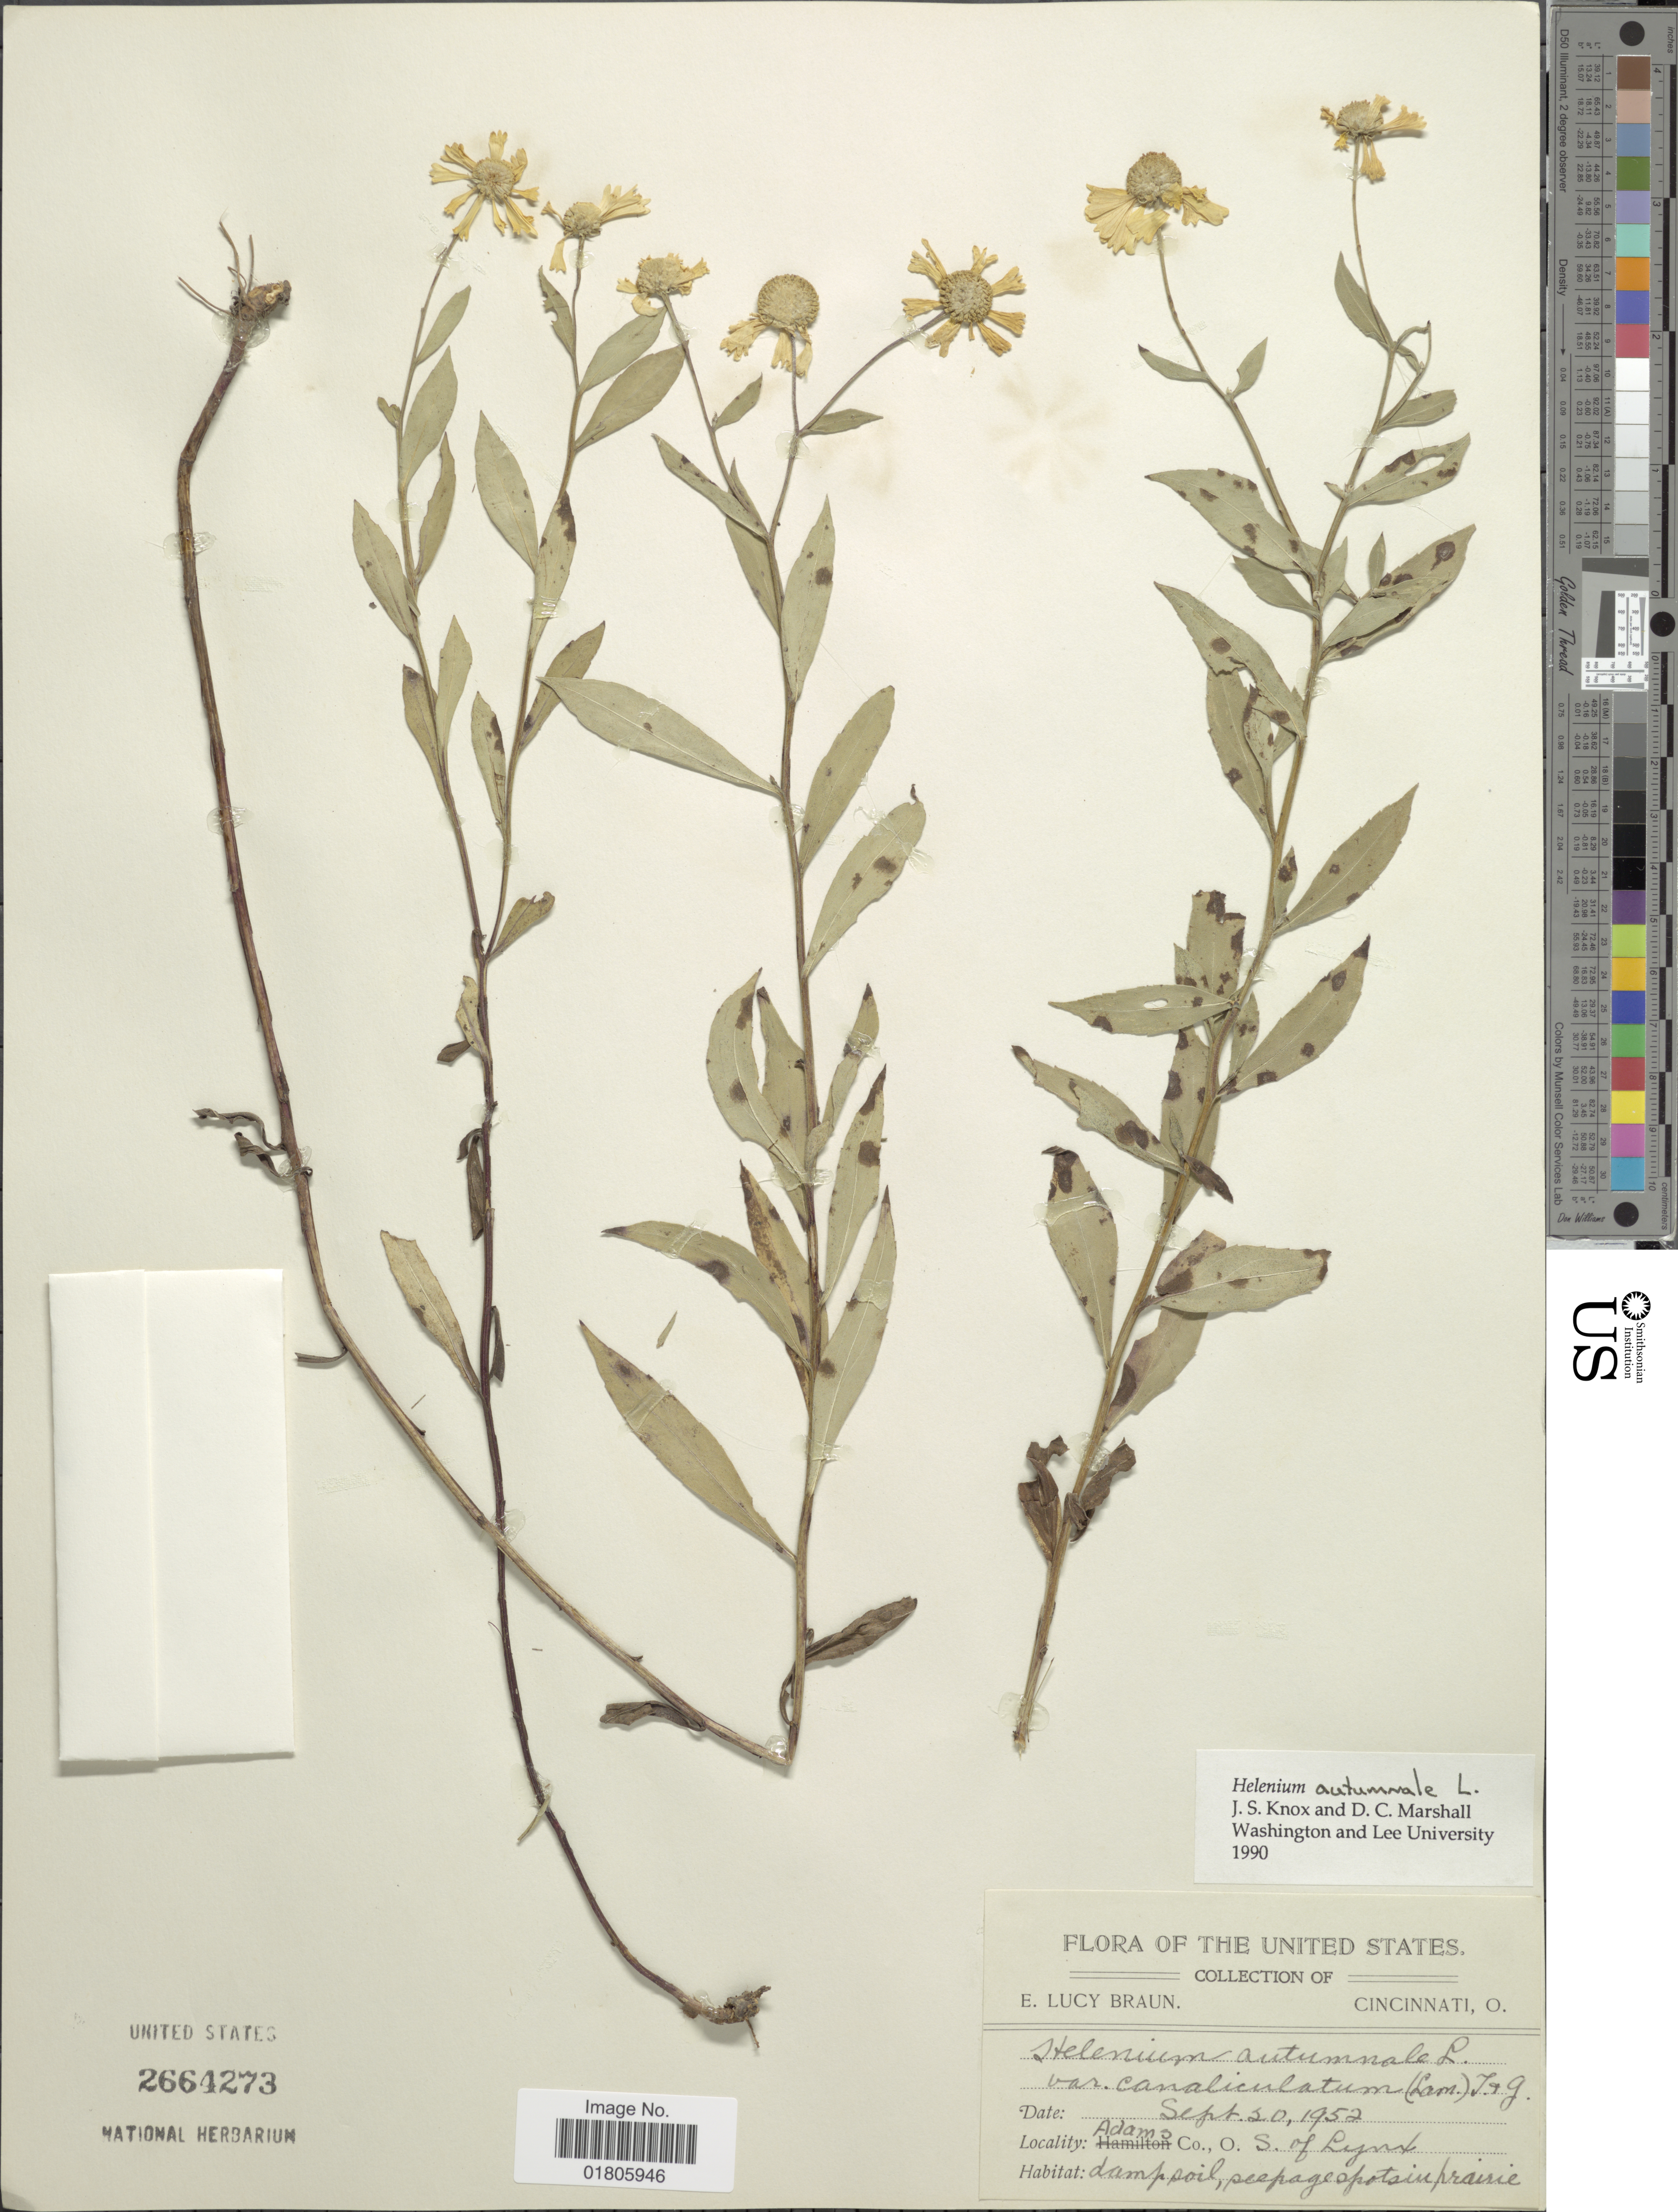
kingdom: Plantae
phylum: Tracheophyta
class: Magnoliopsida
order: Asterales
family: Asteraceae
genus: Helenium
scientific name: Helenium autumnale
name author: L.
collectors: E. L. Braun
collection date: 1952-09-20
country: United States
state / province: Ohio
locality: Adams, Co., O. S of Lynx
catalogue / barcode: US 2664273